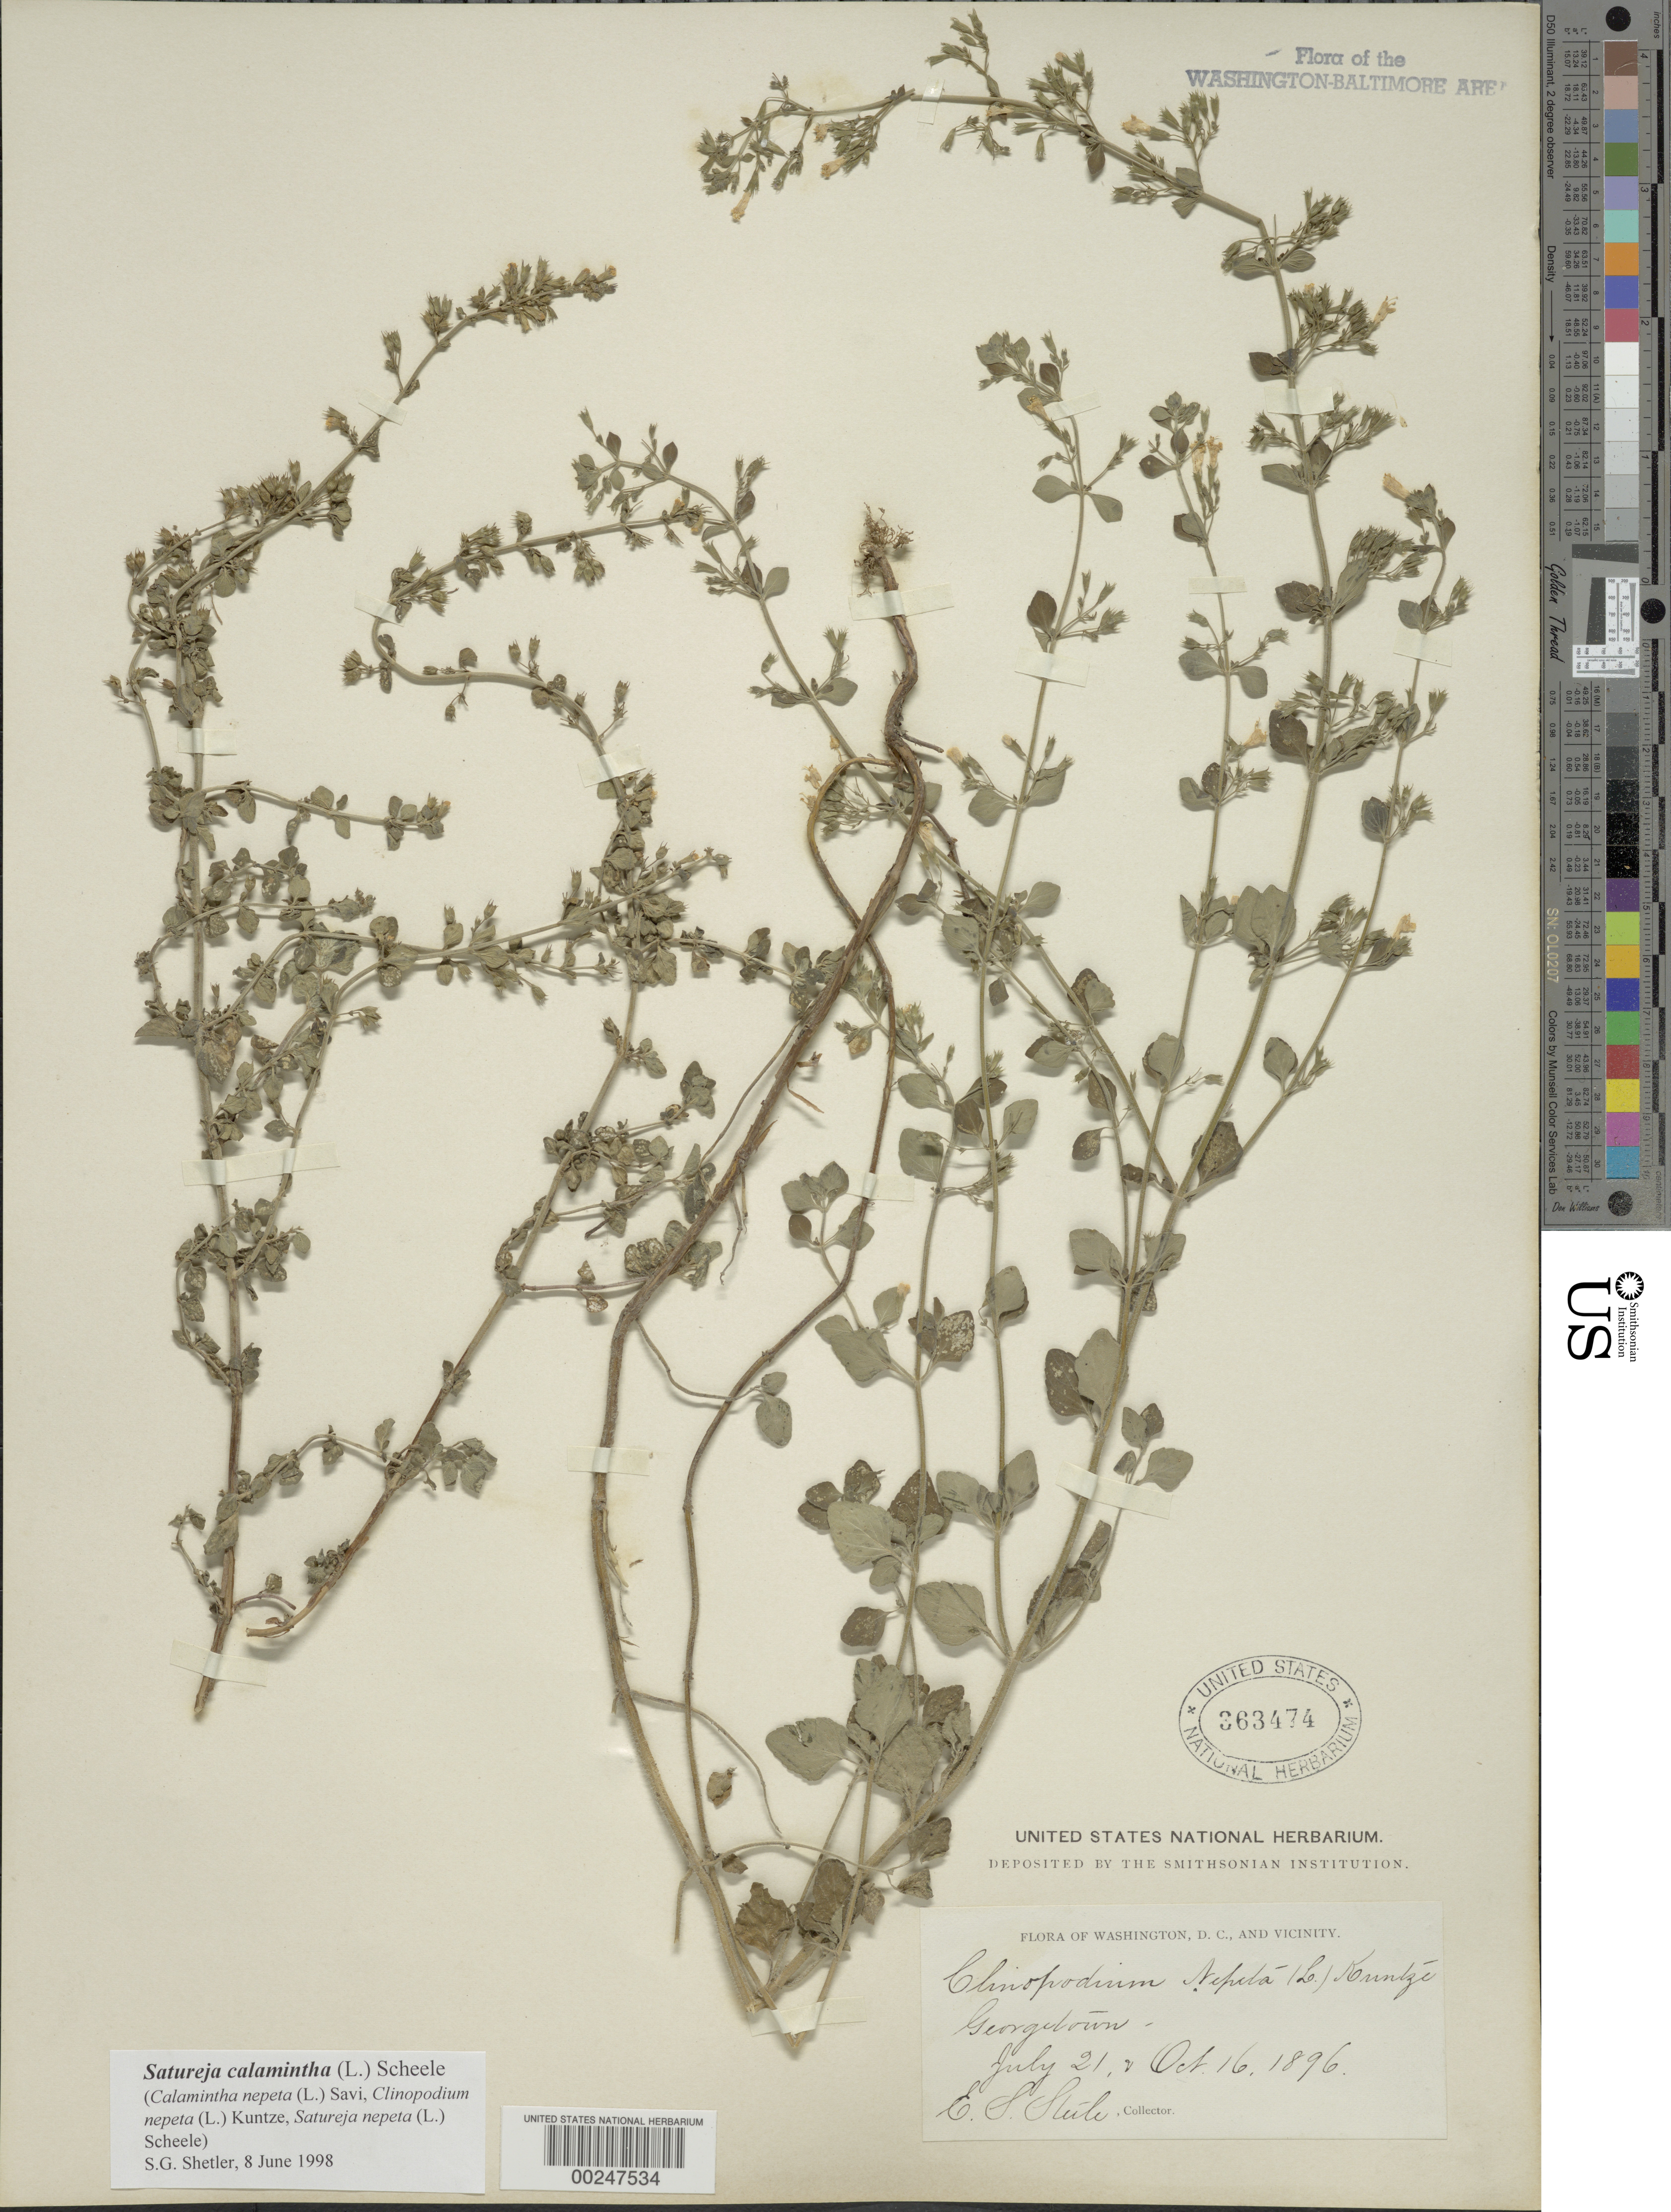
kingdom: Plantae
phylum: Tracheophyta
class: Magnoliopsida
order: Lamiales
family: Lamiaceae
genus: Clinopodium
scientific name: Clinopodium nepeta subsp. glandulosum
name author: (Req.) Govaerts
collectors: E. Steele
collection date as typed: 21 Jul 1896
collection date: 1896-07-21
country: United States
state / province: District of Columbia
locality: Georgetown C. and O. Canal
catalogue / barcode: US 363474